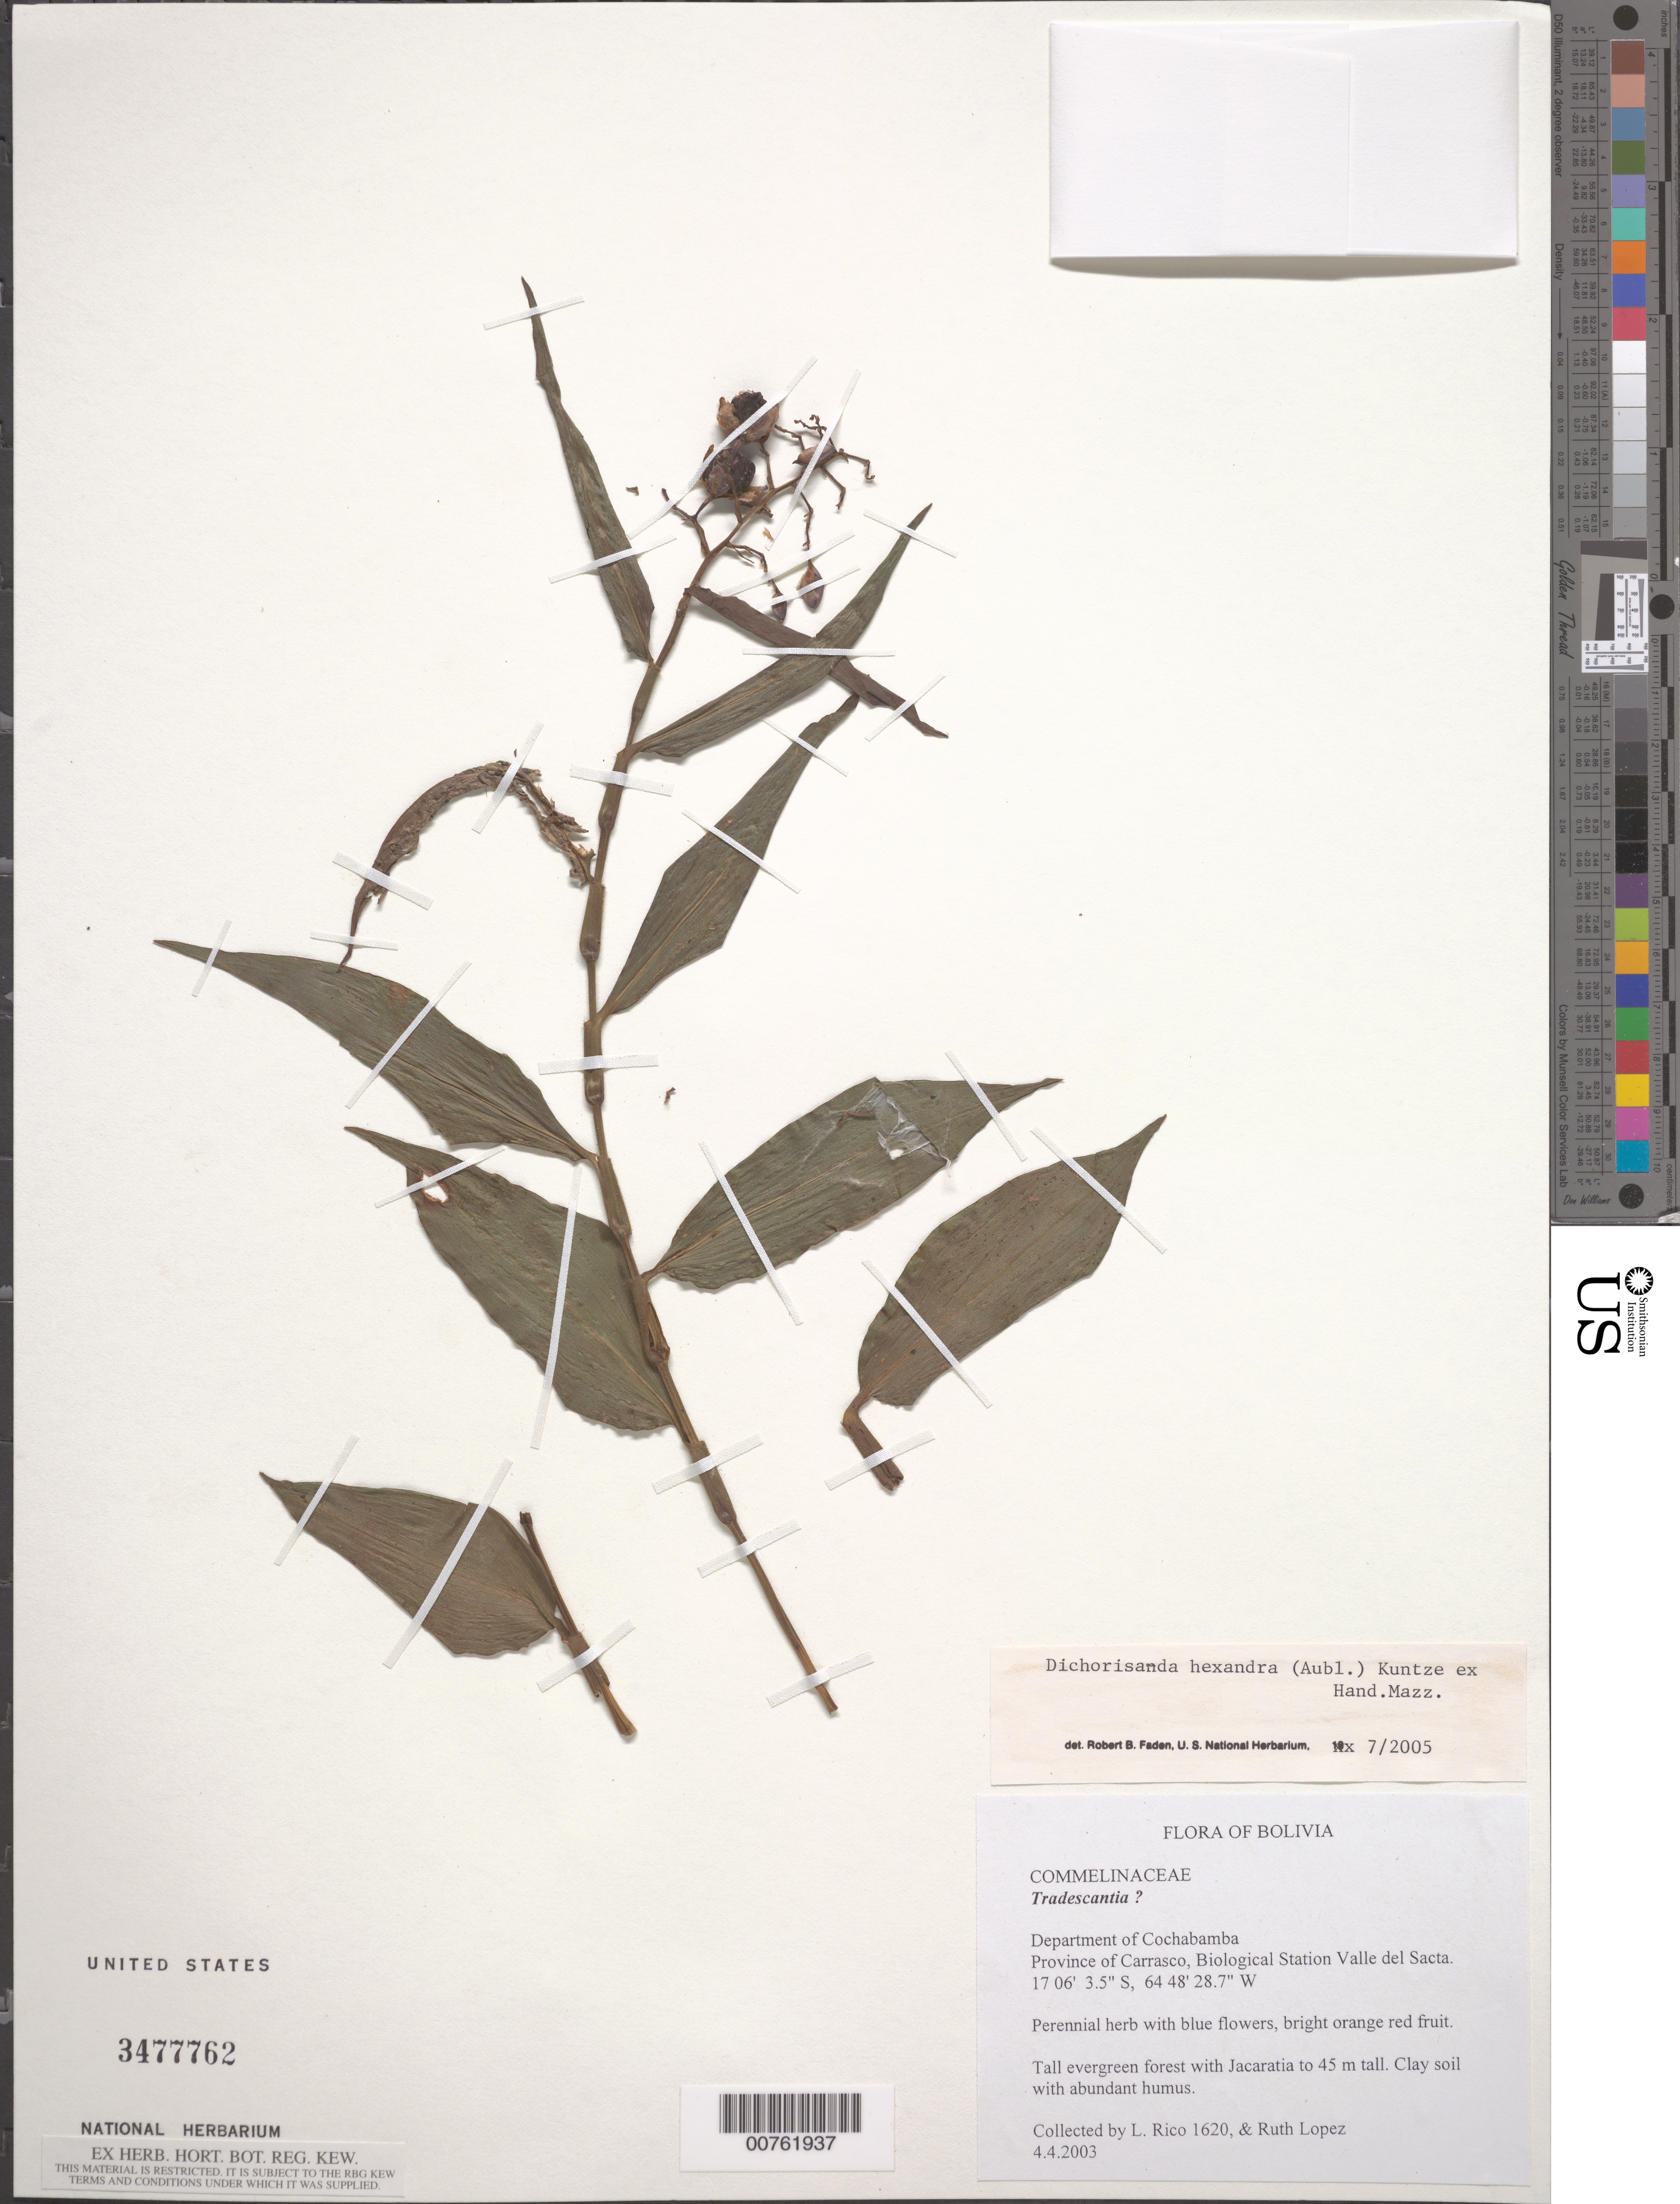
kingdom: Plantae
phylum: Tracheophyta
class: Liliopsida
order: Commelinales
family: Commelinaceae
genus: Dichorisandra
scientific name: Dichorisandra hexandra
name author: (Aubl.) Standl.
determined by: Faden, Robert B., (US), Smithsonian Institution - National Museum of Natural History (UNITED STATES)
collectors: M. Rico Arce et al.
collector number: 1620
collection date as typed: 04 Apr 2003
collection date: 2003-04-04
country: Bolivia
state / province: Cochabamba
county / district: Carrasco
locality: Biological Station Valle del Sacta.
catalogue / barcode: US 3477762